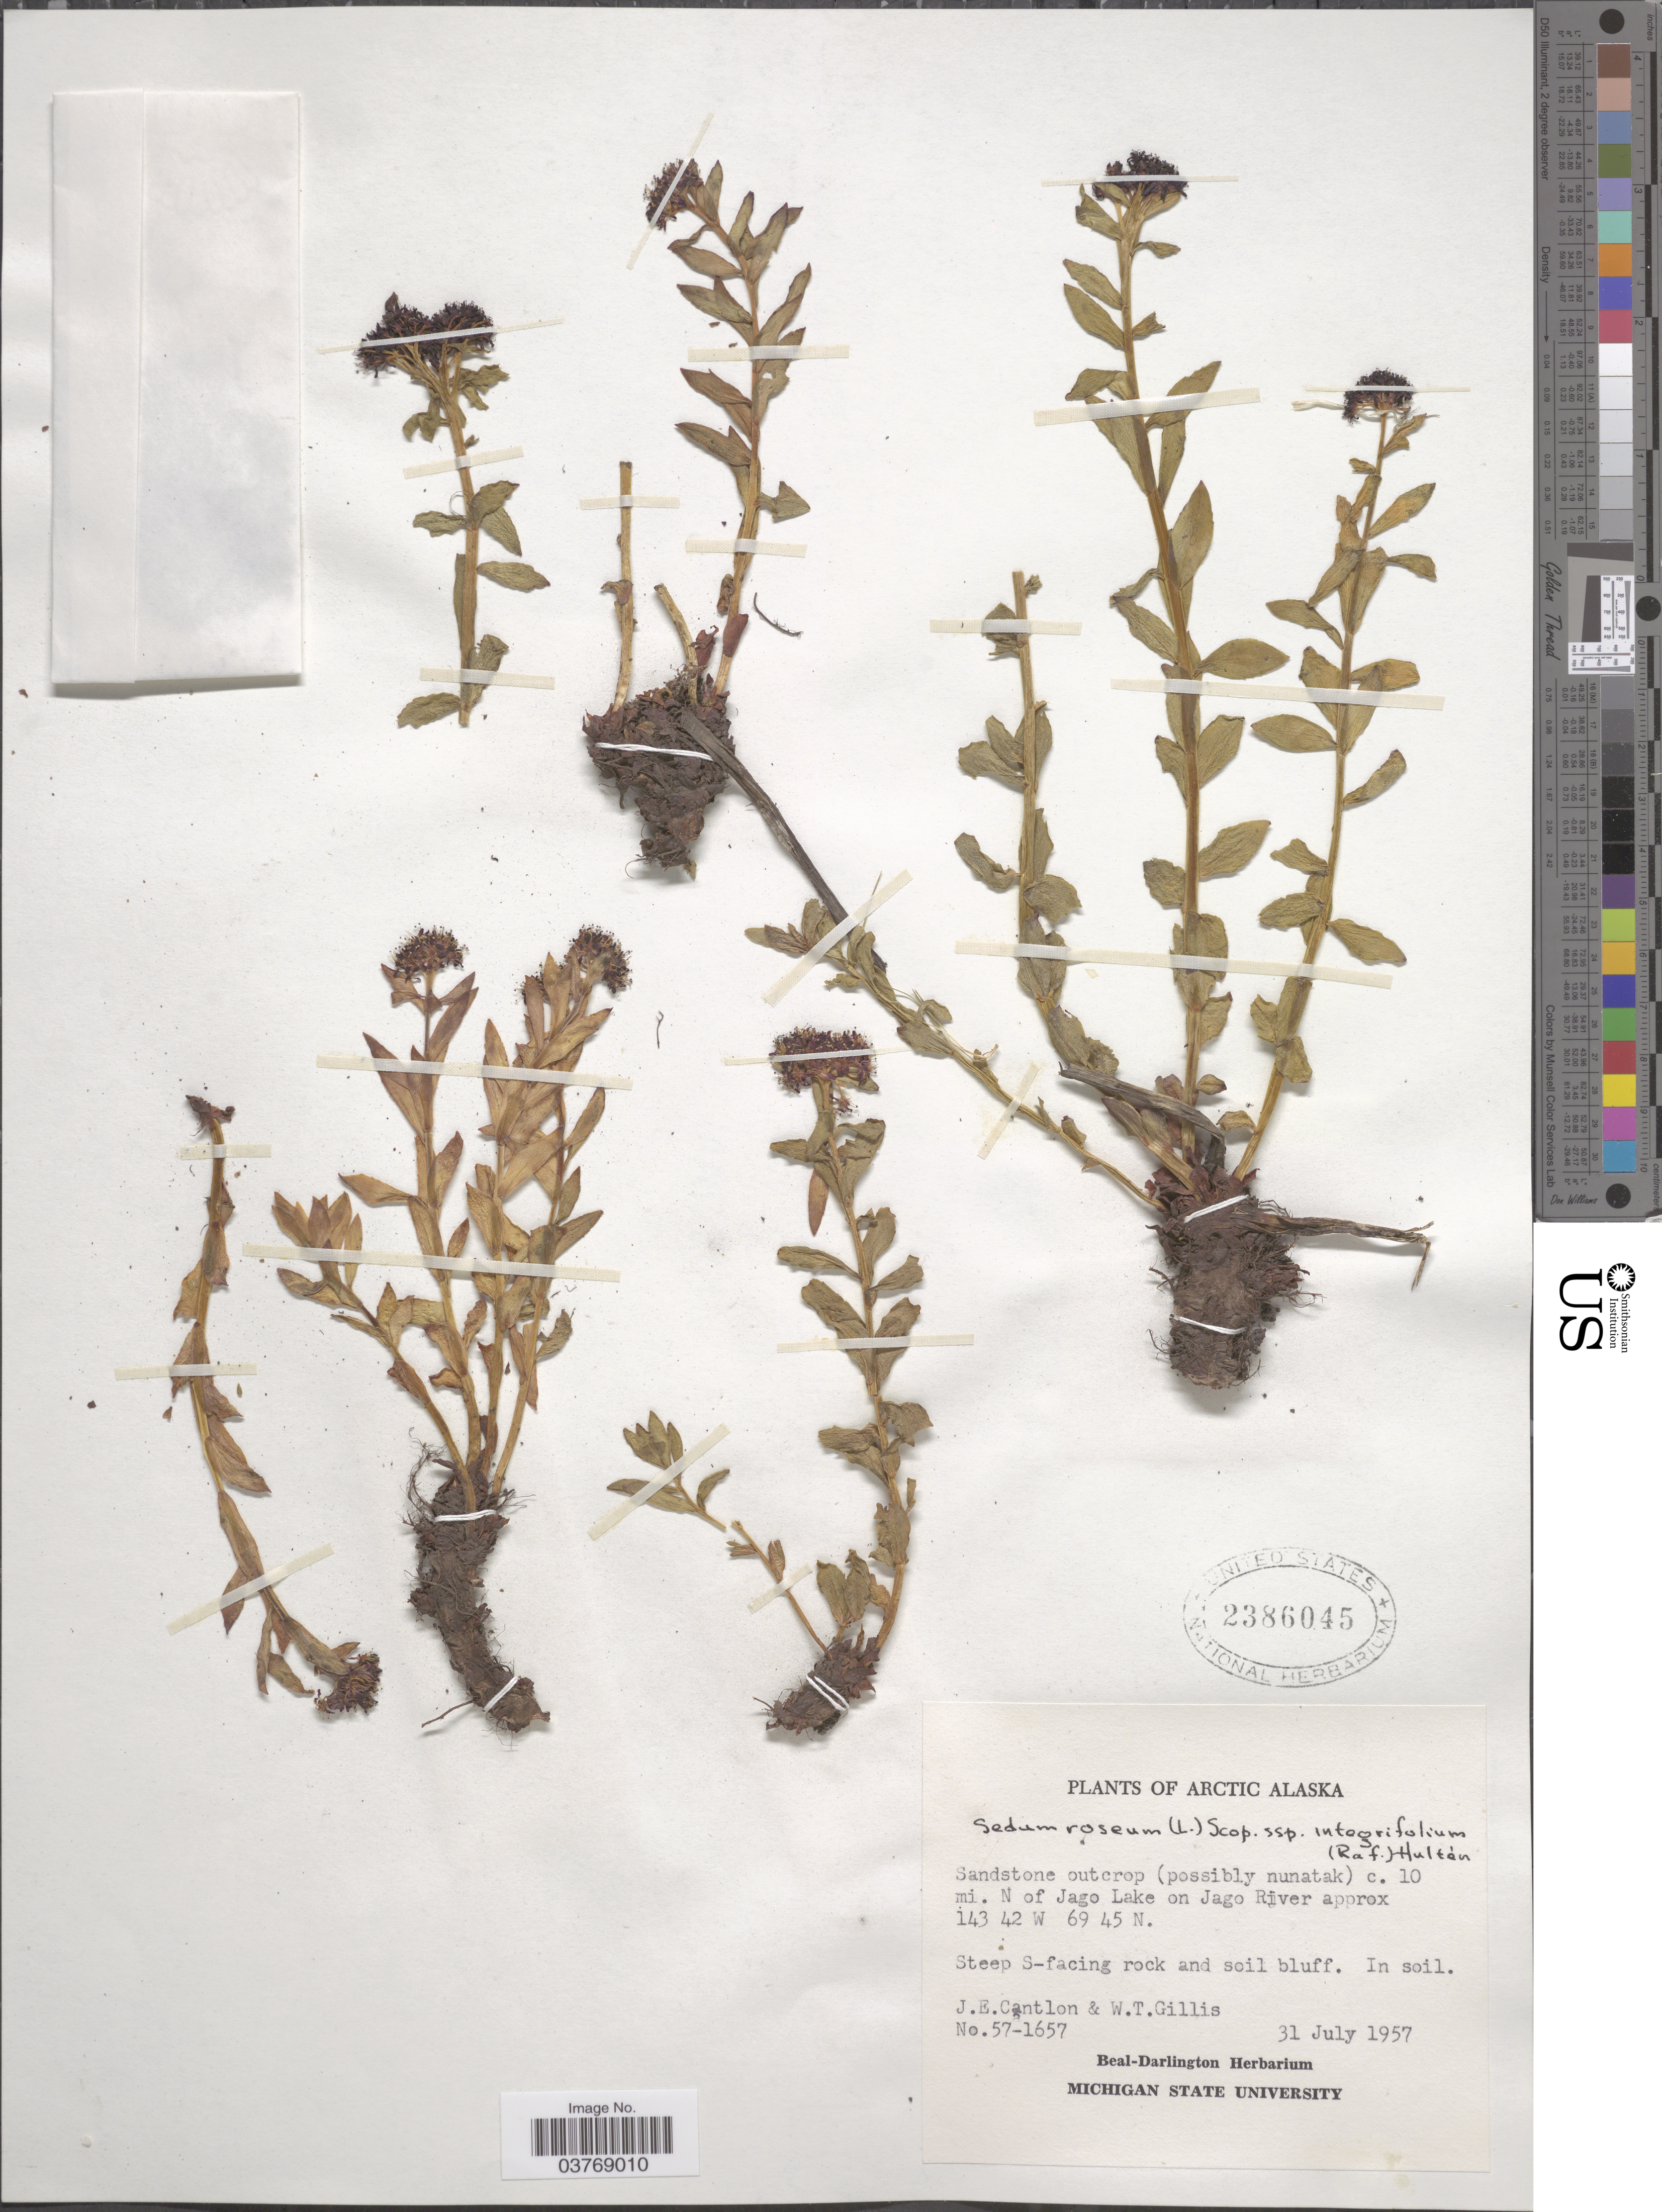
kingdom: Plantae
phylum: Tracheophyta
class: Magnoliopsida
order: Saxifragales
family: Crassulaceae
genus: Rhodiola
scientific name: Rhodiola integrifolia subsp. integrifolia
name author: Raf.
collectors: J. Cantlon & W. T. Gillis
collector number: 57-1657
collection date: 1957-07-31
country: United States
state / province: Alaska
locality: Arctic Alaska. Sandstone outcrop (possibly nunatak) c. 10 mi. N of Jago Lake on Jago River. Steep S-facing rock.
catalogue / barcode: US 2386045